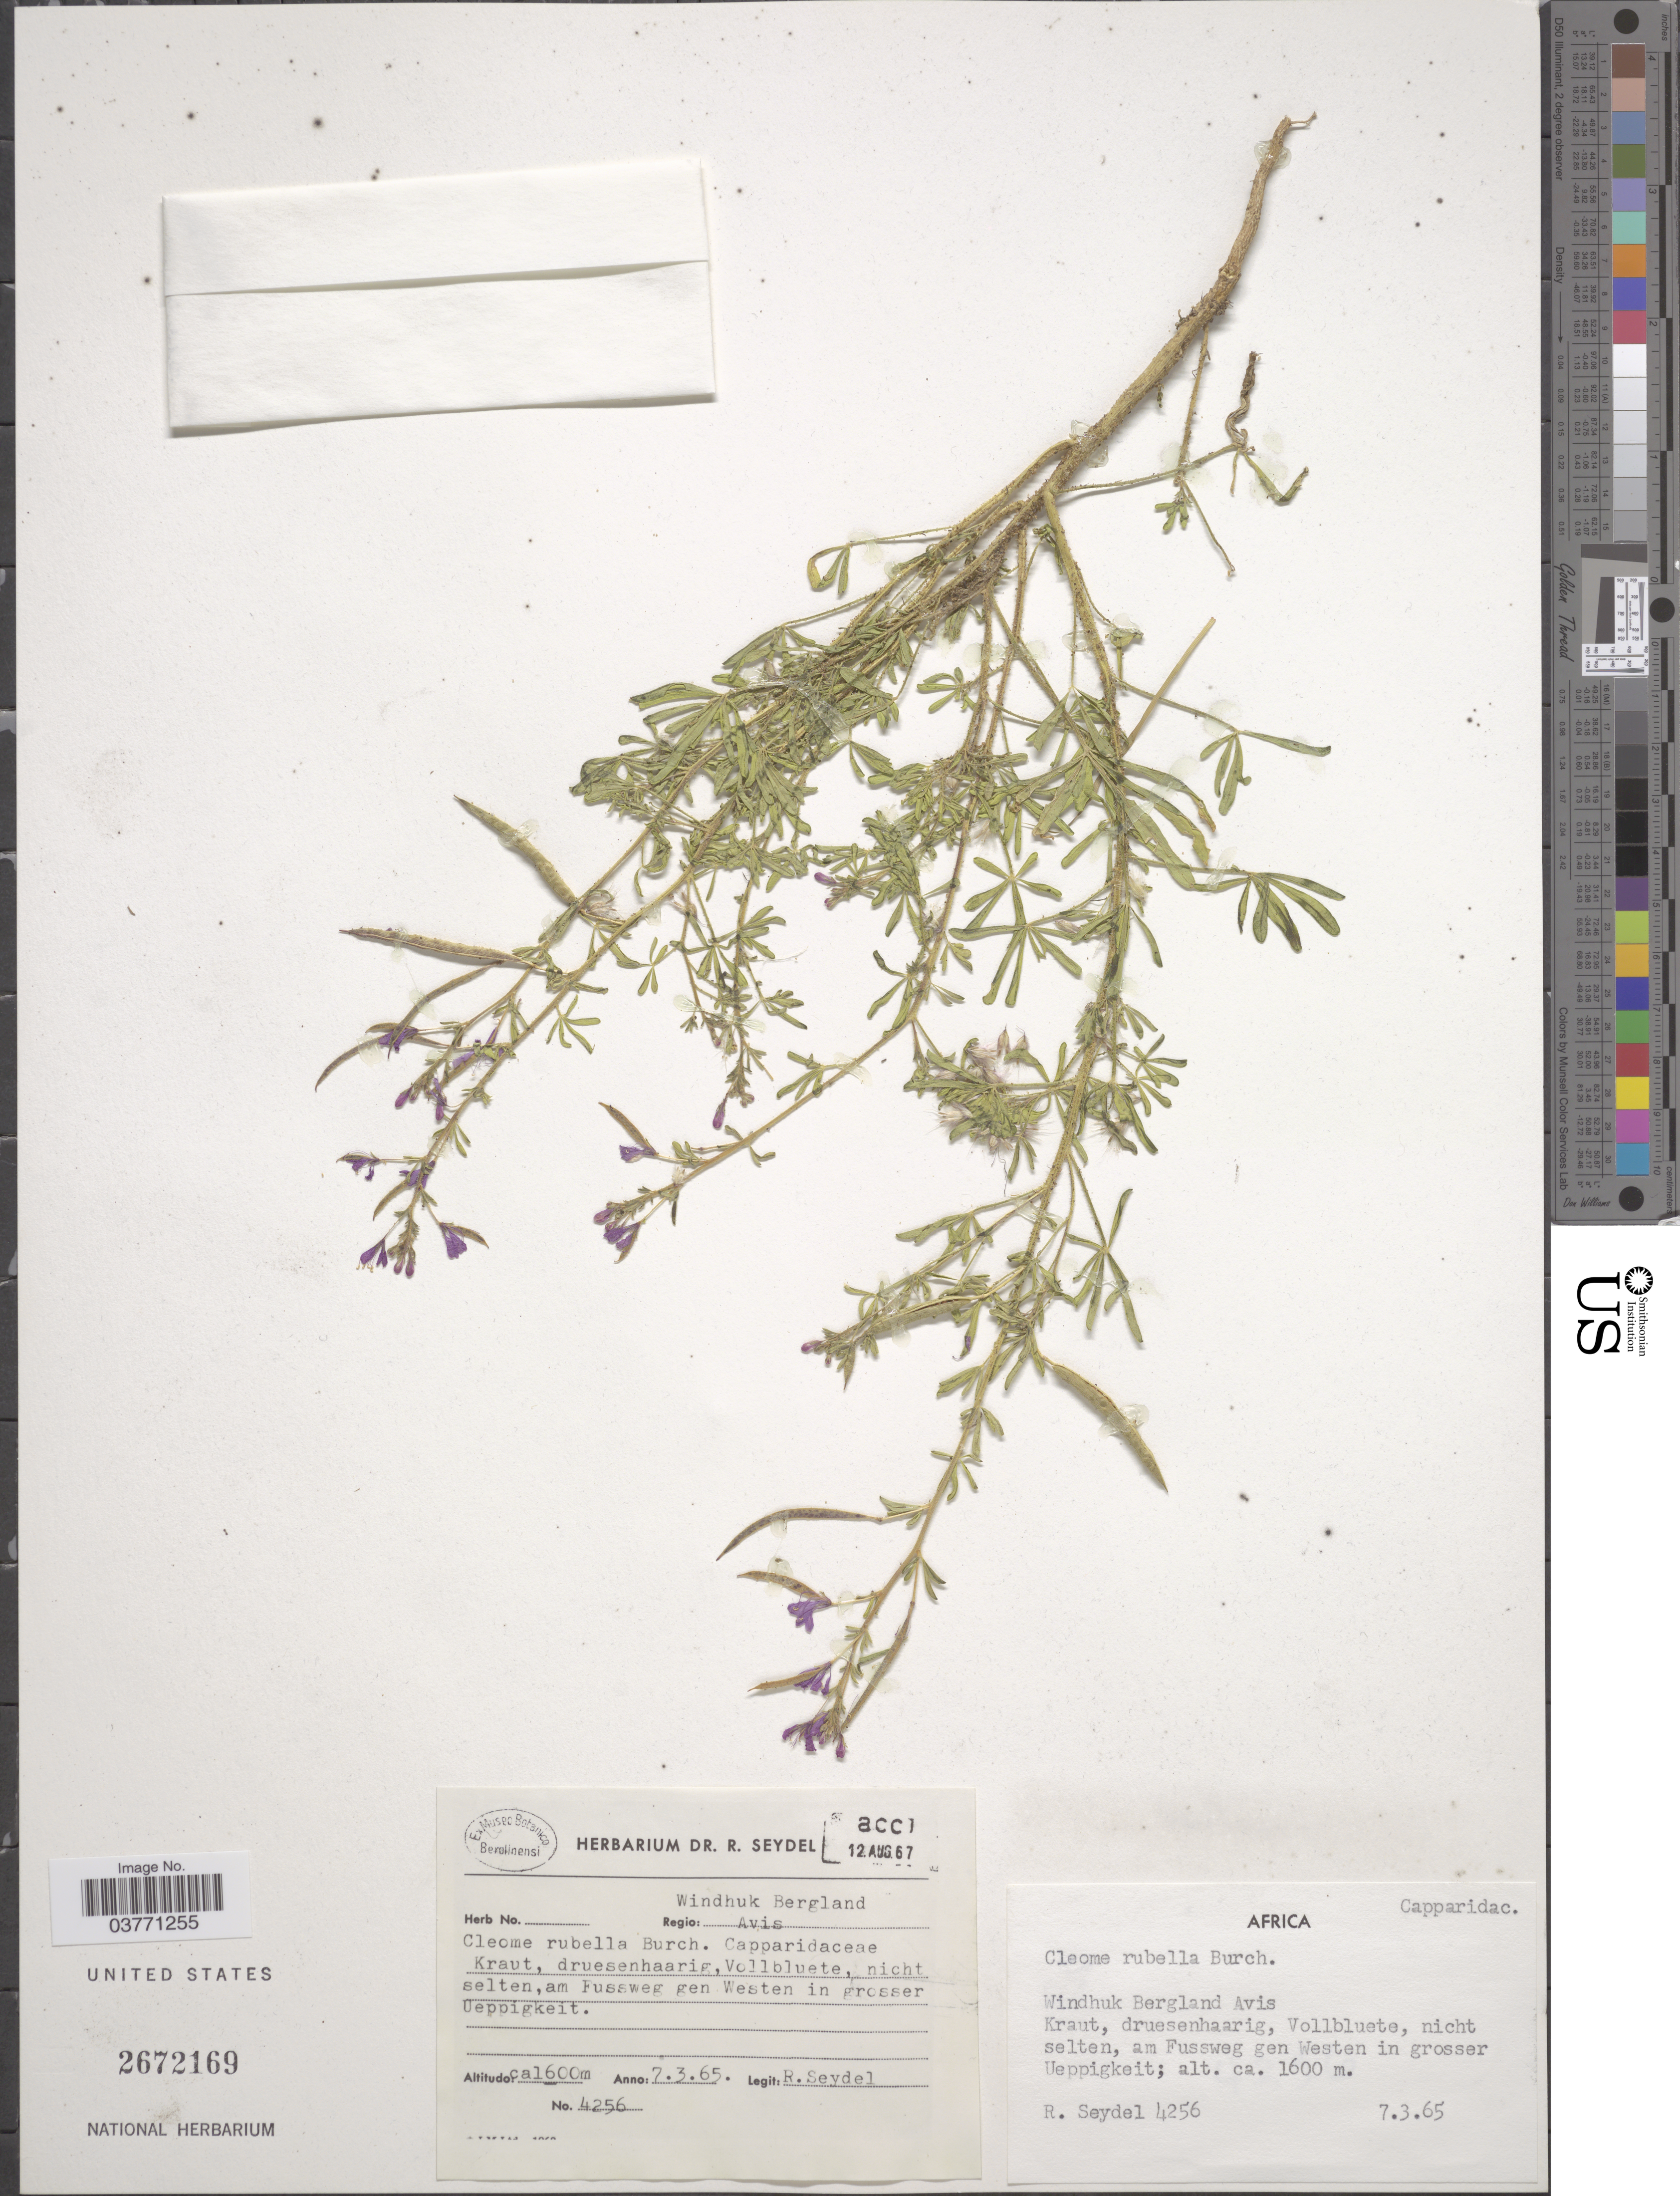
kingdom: Plantae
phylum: Tracheophyta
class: Magnoliopsida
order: Brassicales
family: Cleomaceae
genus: Sieruela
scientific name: Sieruela rubella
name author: (Burch.) Roalson & J.C. Hall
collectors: R. Seydel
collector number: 4256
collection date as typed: Transcribed d/m/y: 7/3/65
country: Namibia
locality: Regio: Windhuk Bergland Avis.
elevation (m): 1600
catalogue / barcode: US 2672169